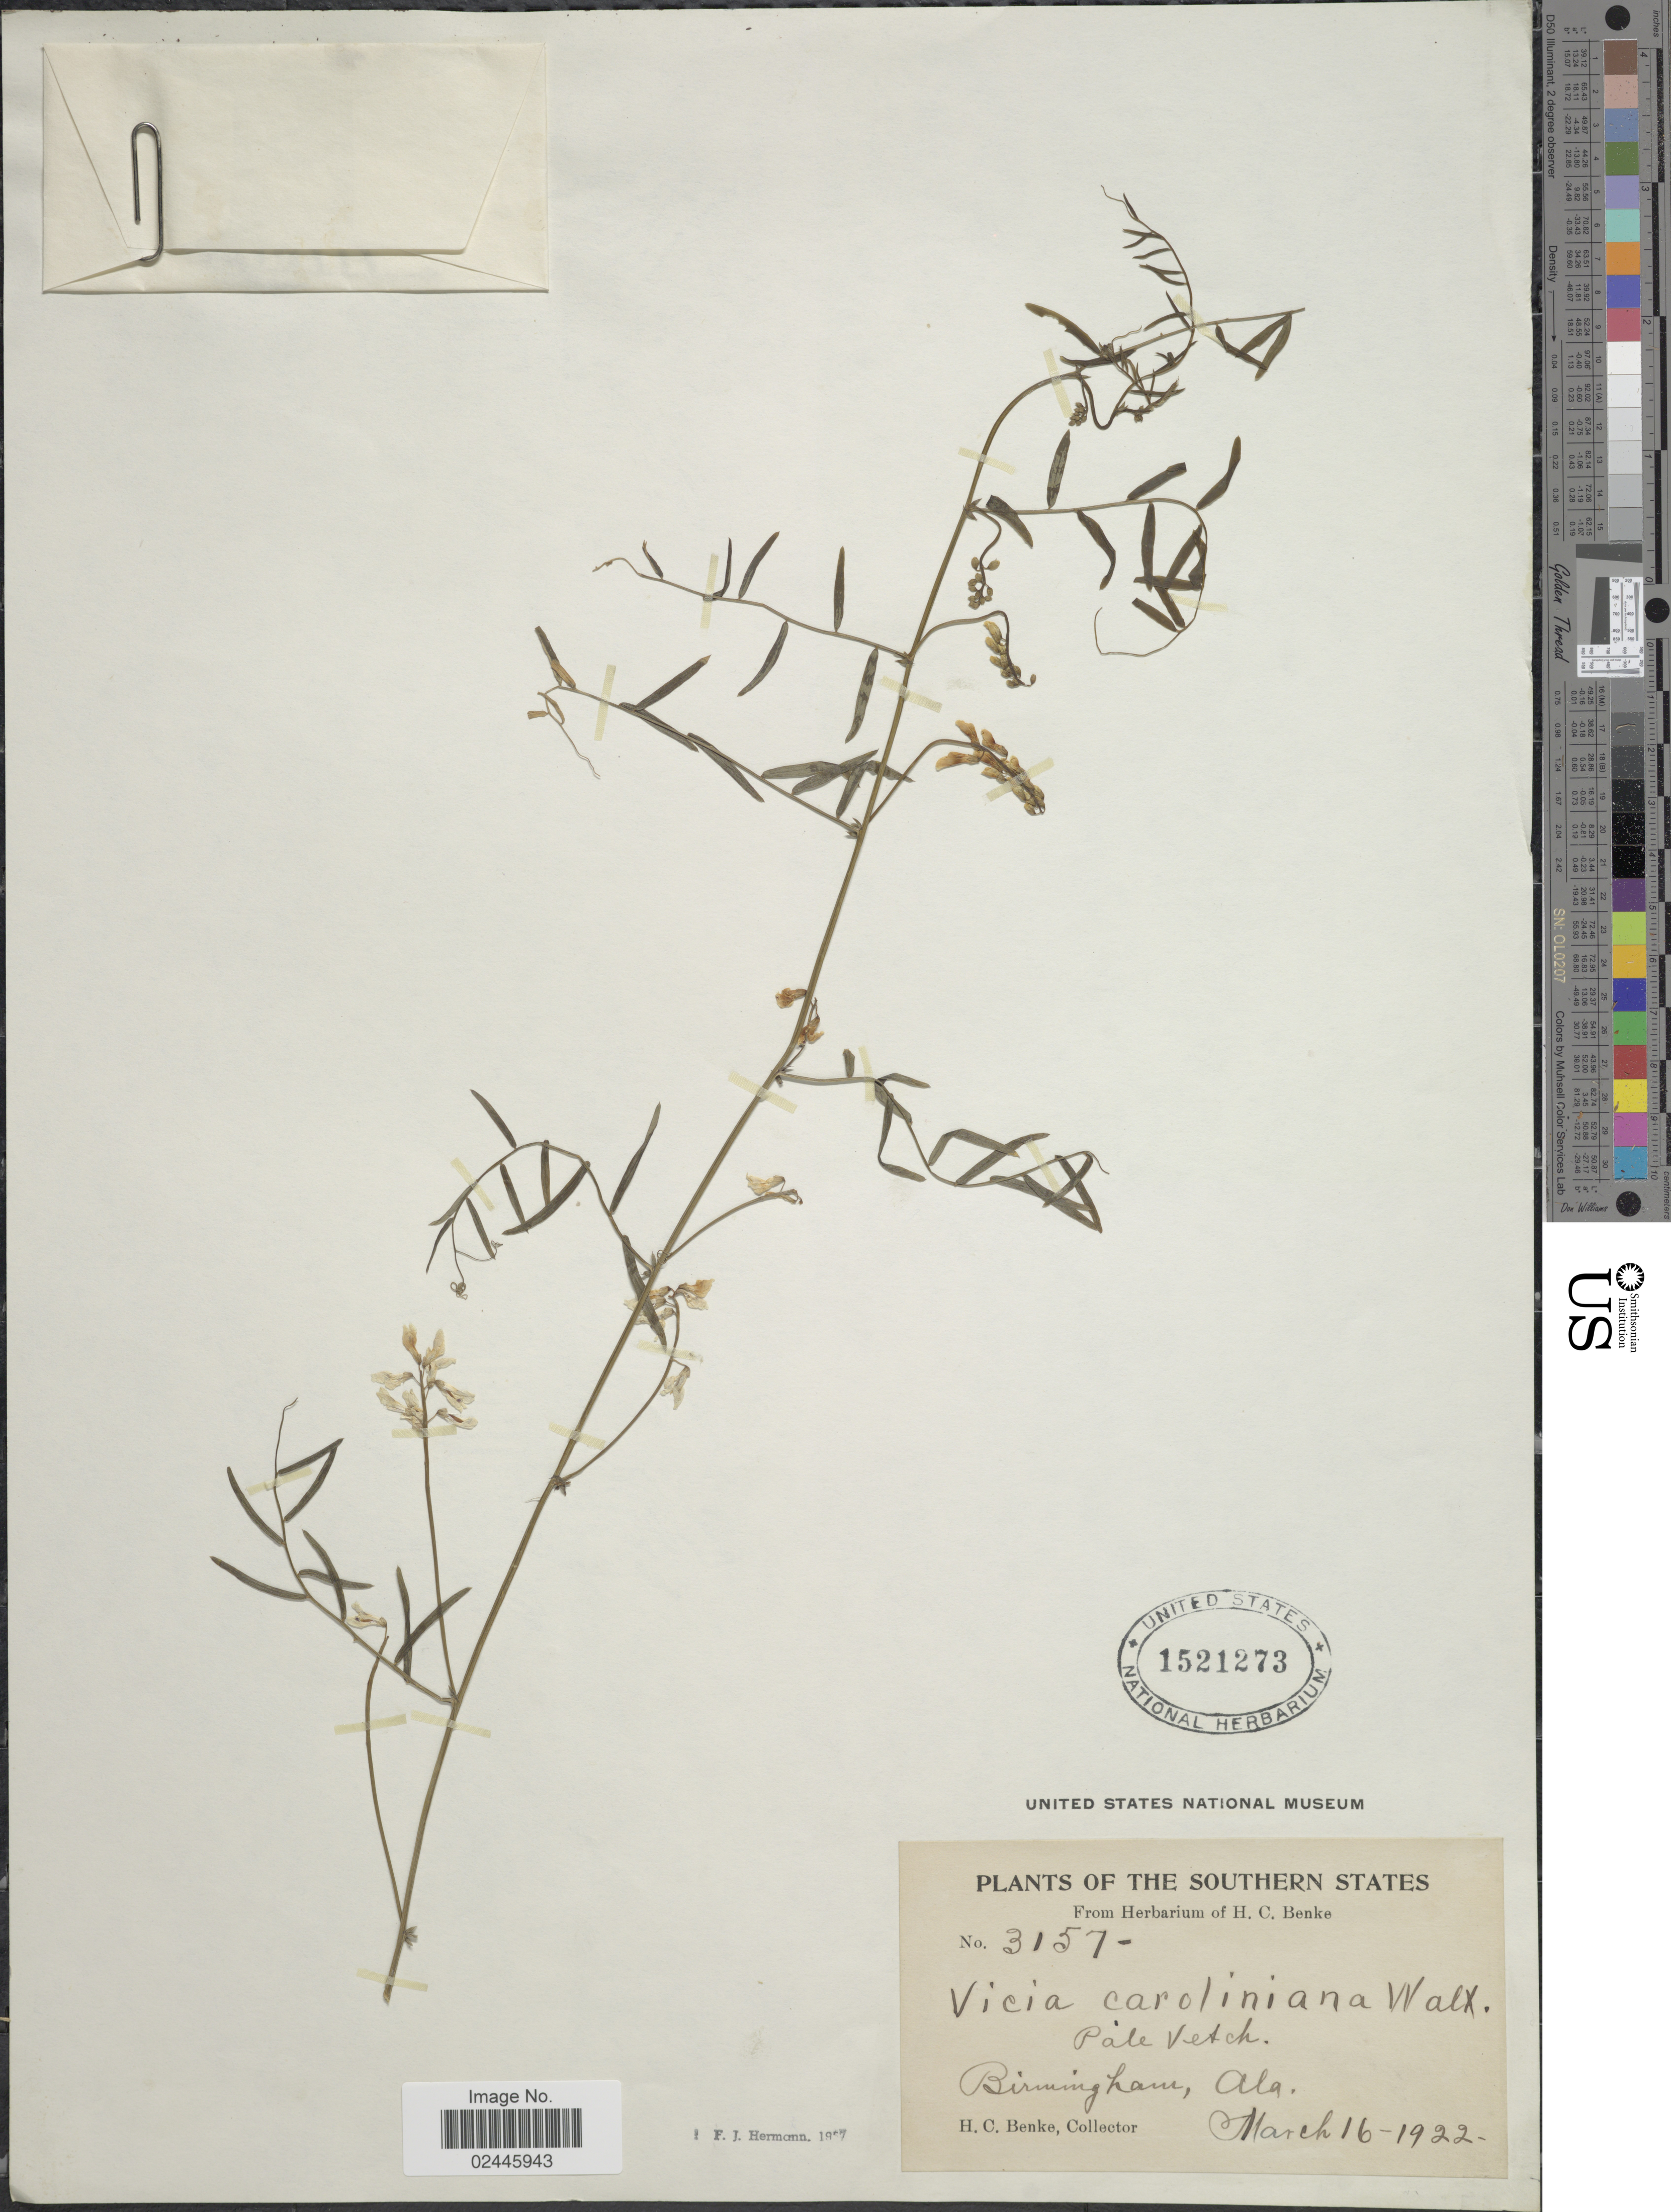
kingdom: Plantae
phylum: Tracheophyta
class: Magnoliopsida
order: Fabales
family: Fabaceae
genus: Vicia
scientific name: Vicia caroliniana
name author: Walter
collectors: H. Benke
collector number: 3157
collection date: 1922-03-16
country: United States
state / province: Alabama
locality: Birmingham, Southern States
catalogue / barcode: US 1521273